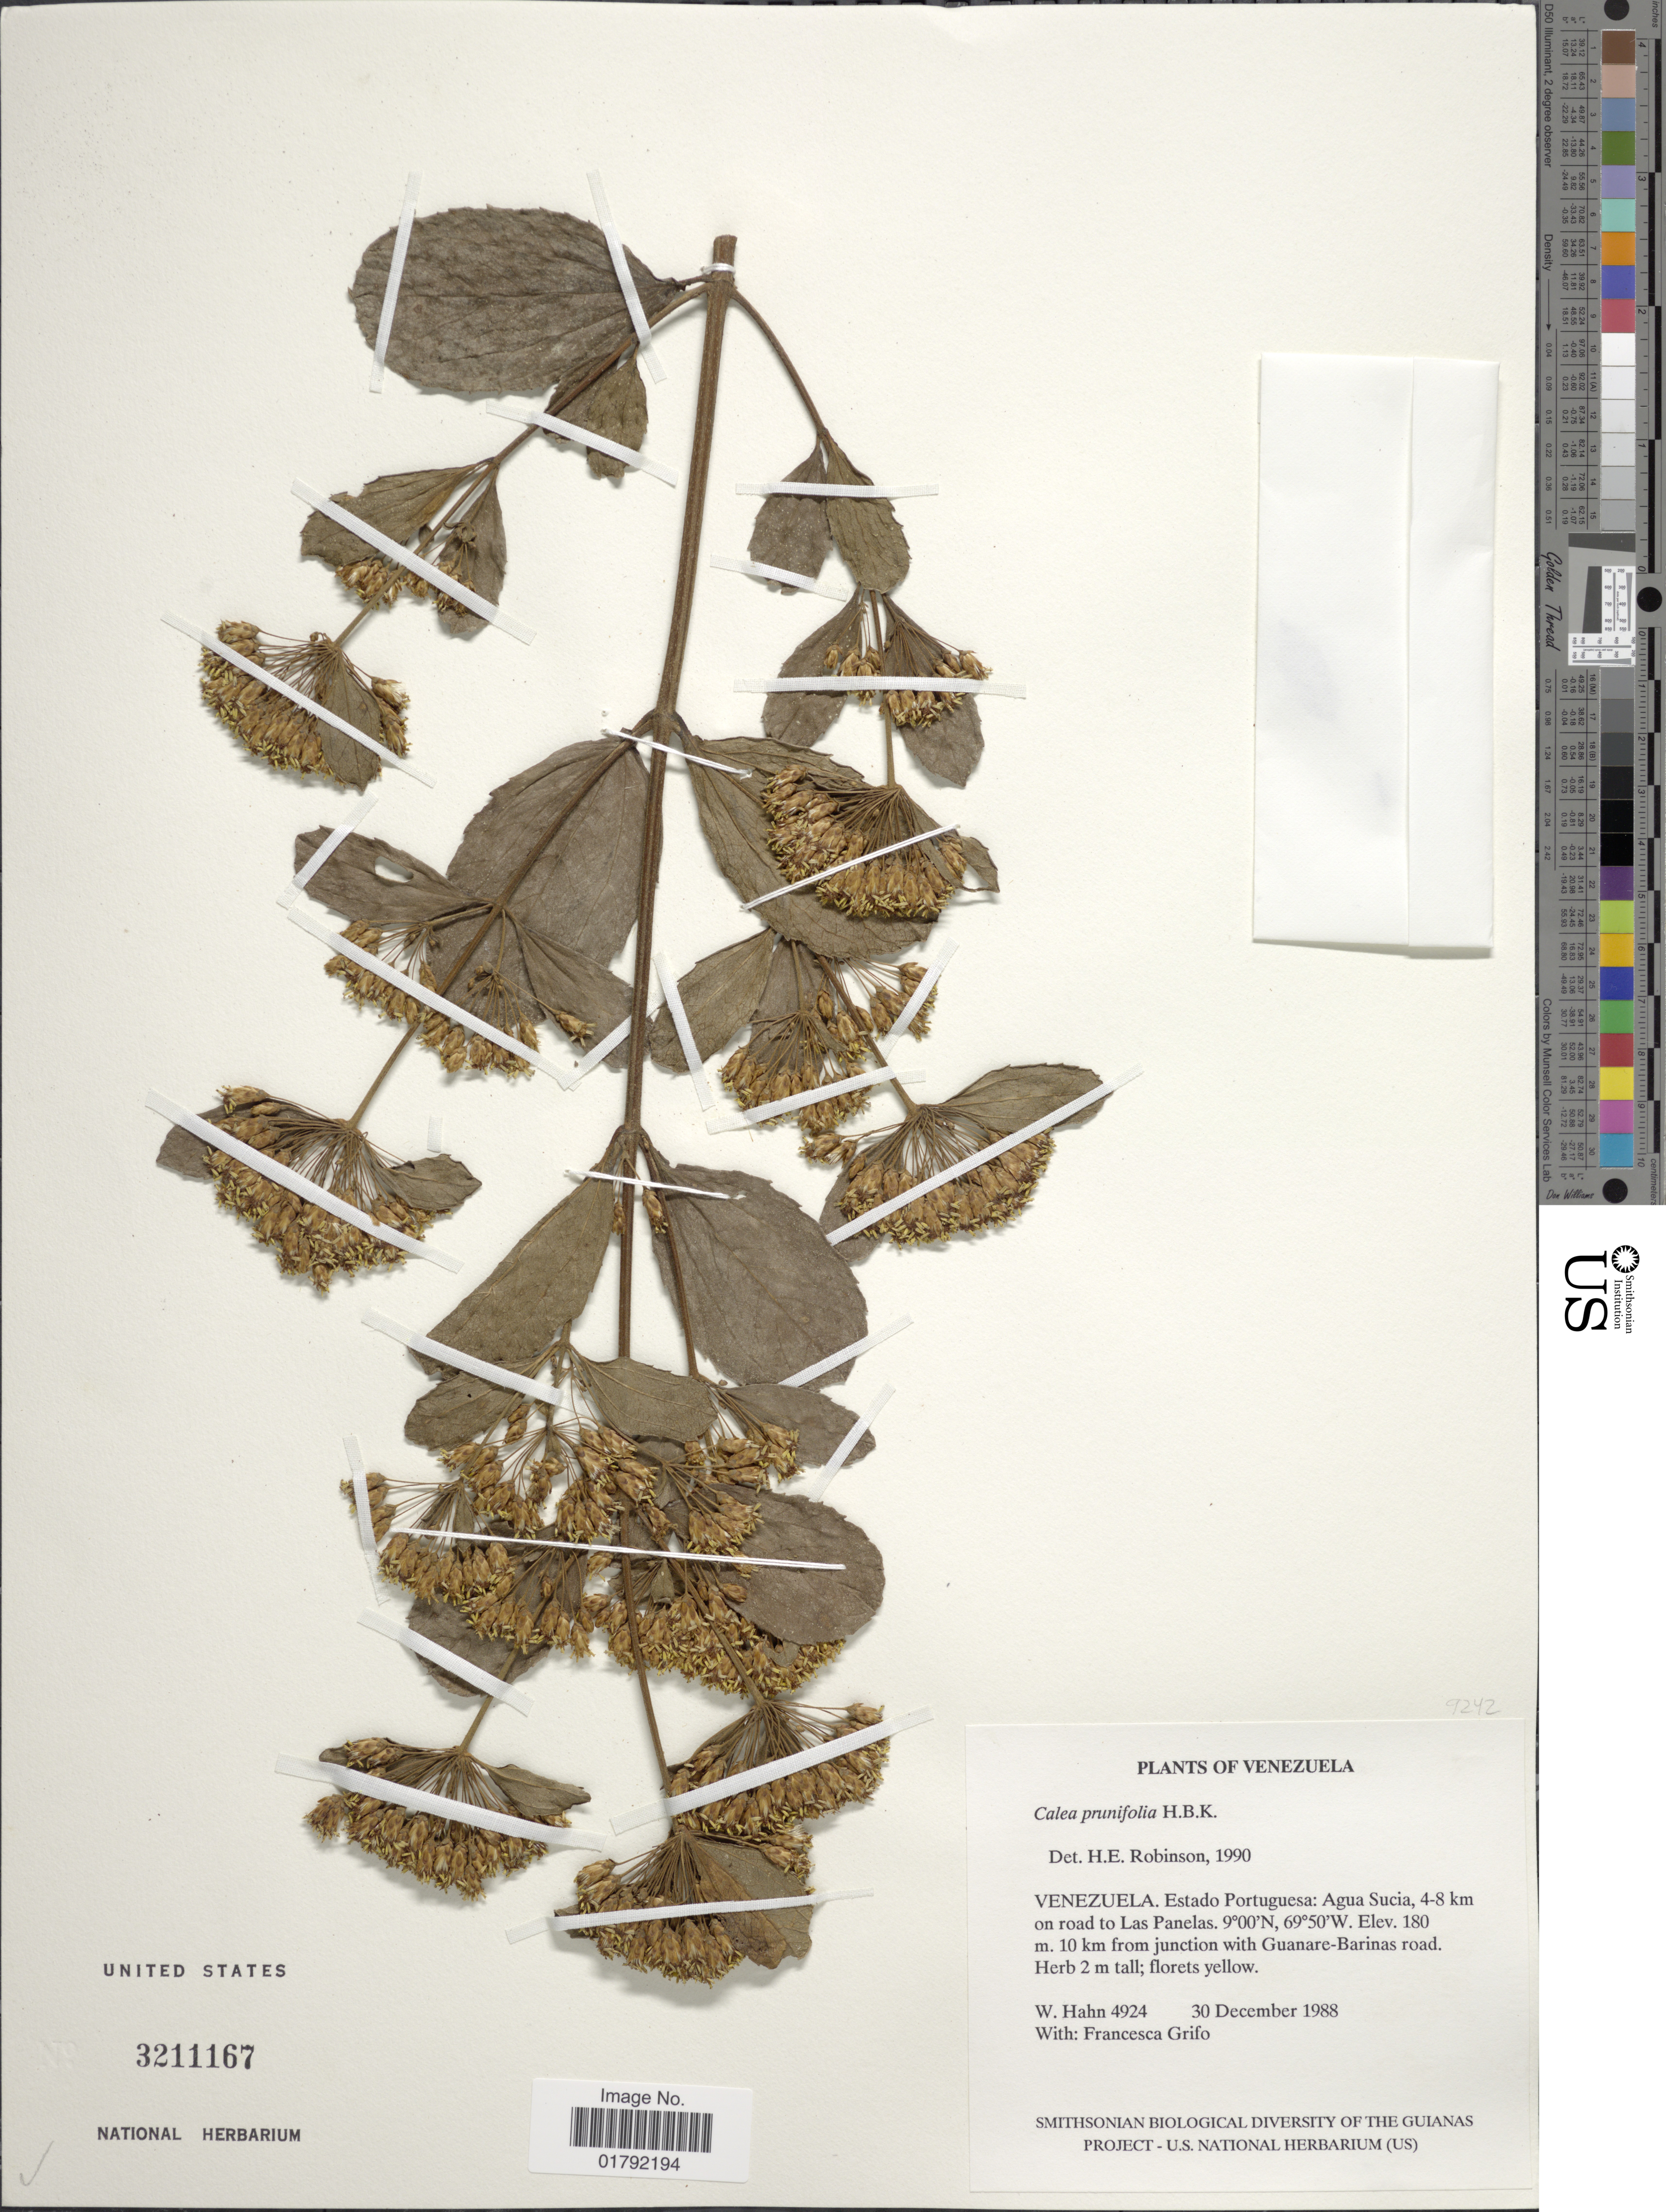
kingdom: Plantae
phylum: Tracheophyta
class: Magnoliopsida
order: Asterales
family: Asteraceae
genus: Calea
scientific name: Calea prunifolia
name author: Kunth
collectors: W. Hahn & F. Grifo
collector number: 4924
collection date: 1988-12-30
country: Venezuela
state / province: Portuguesa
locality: Sagua Sucia, 4-8 km on road to Las Panelas, 10 km from junction with Guanara-Barinas road.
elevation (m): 180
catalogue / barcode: US 3211167